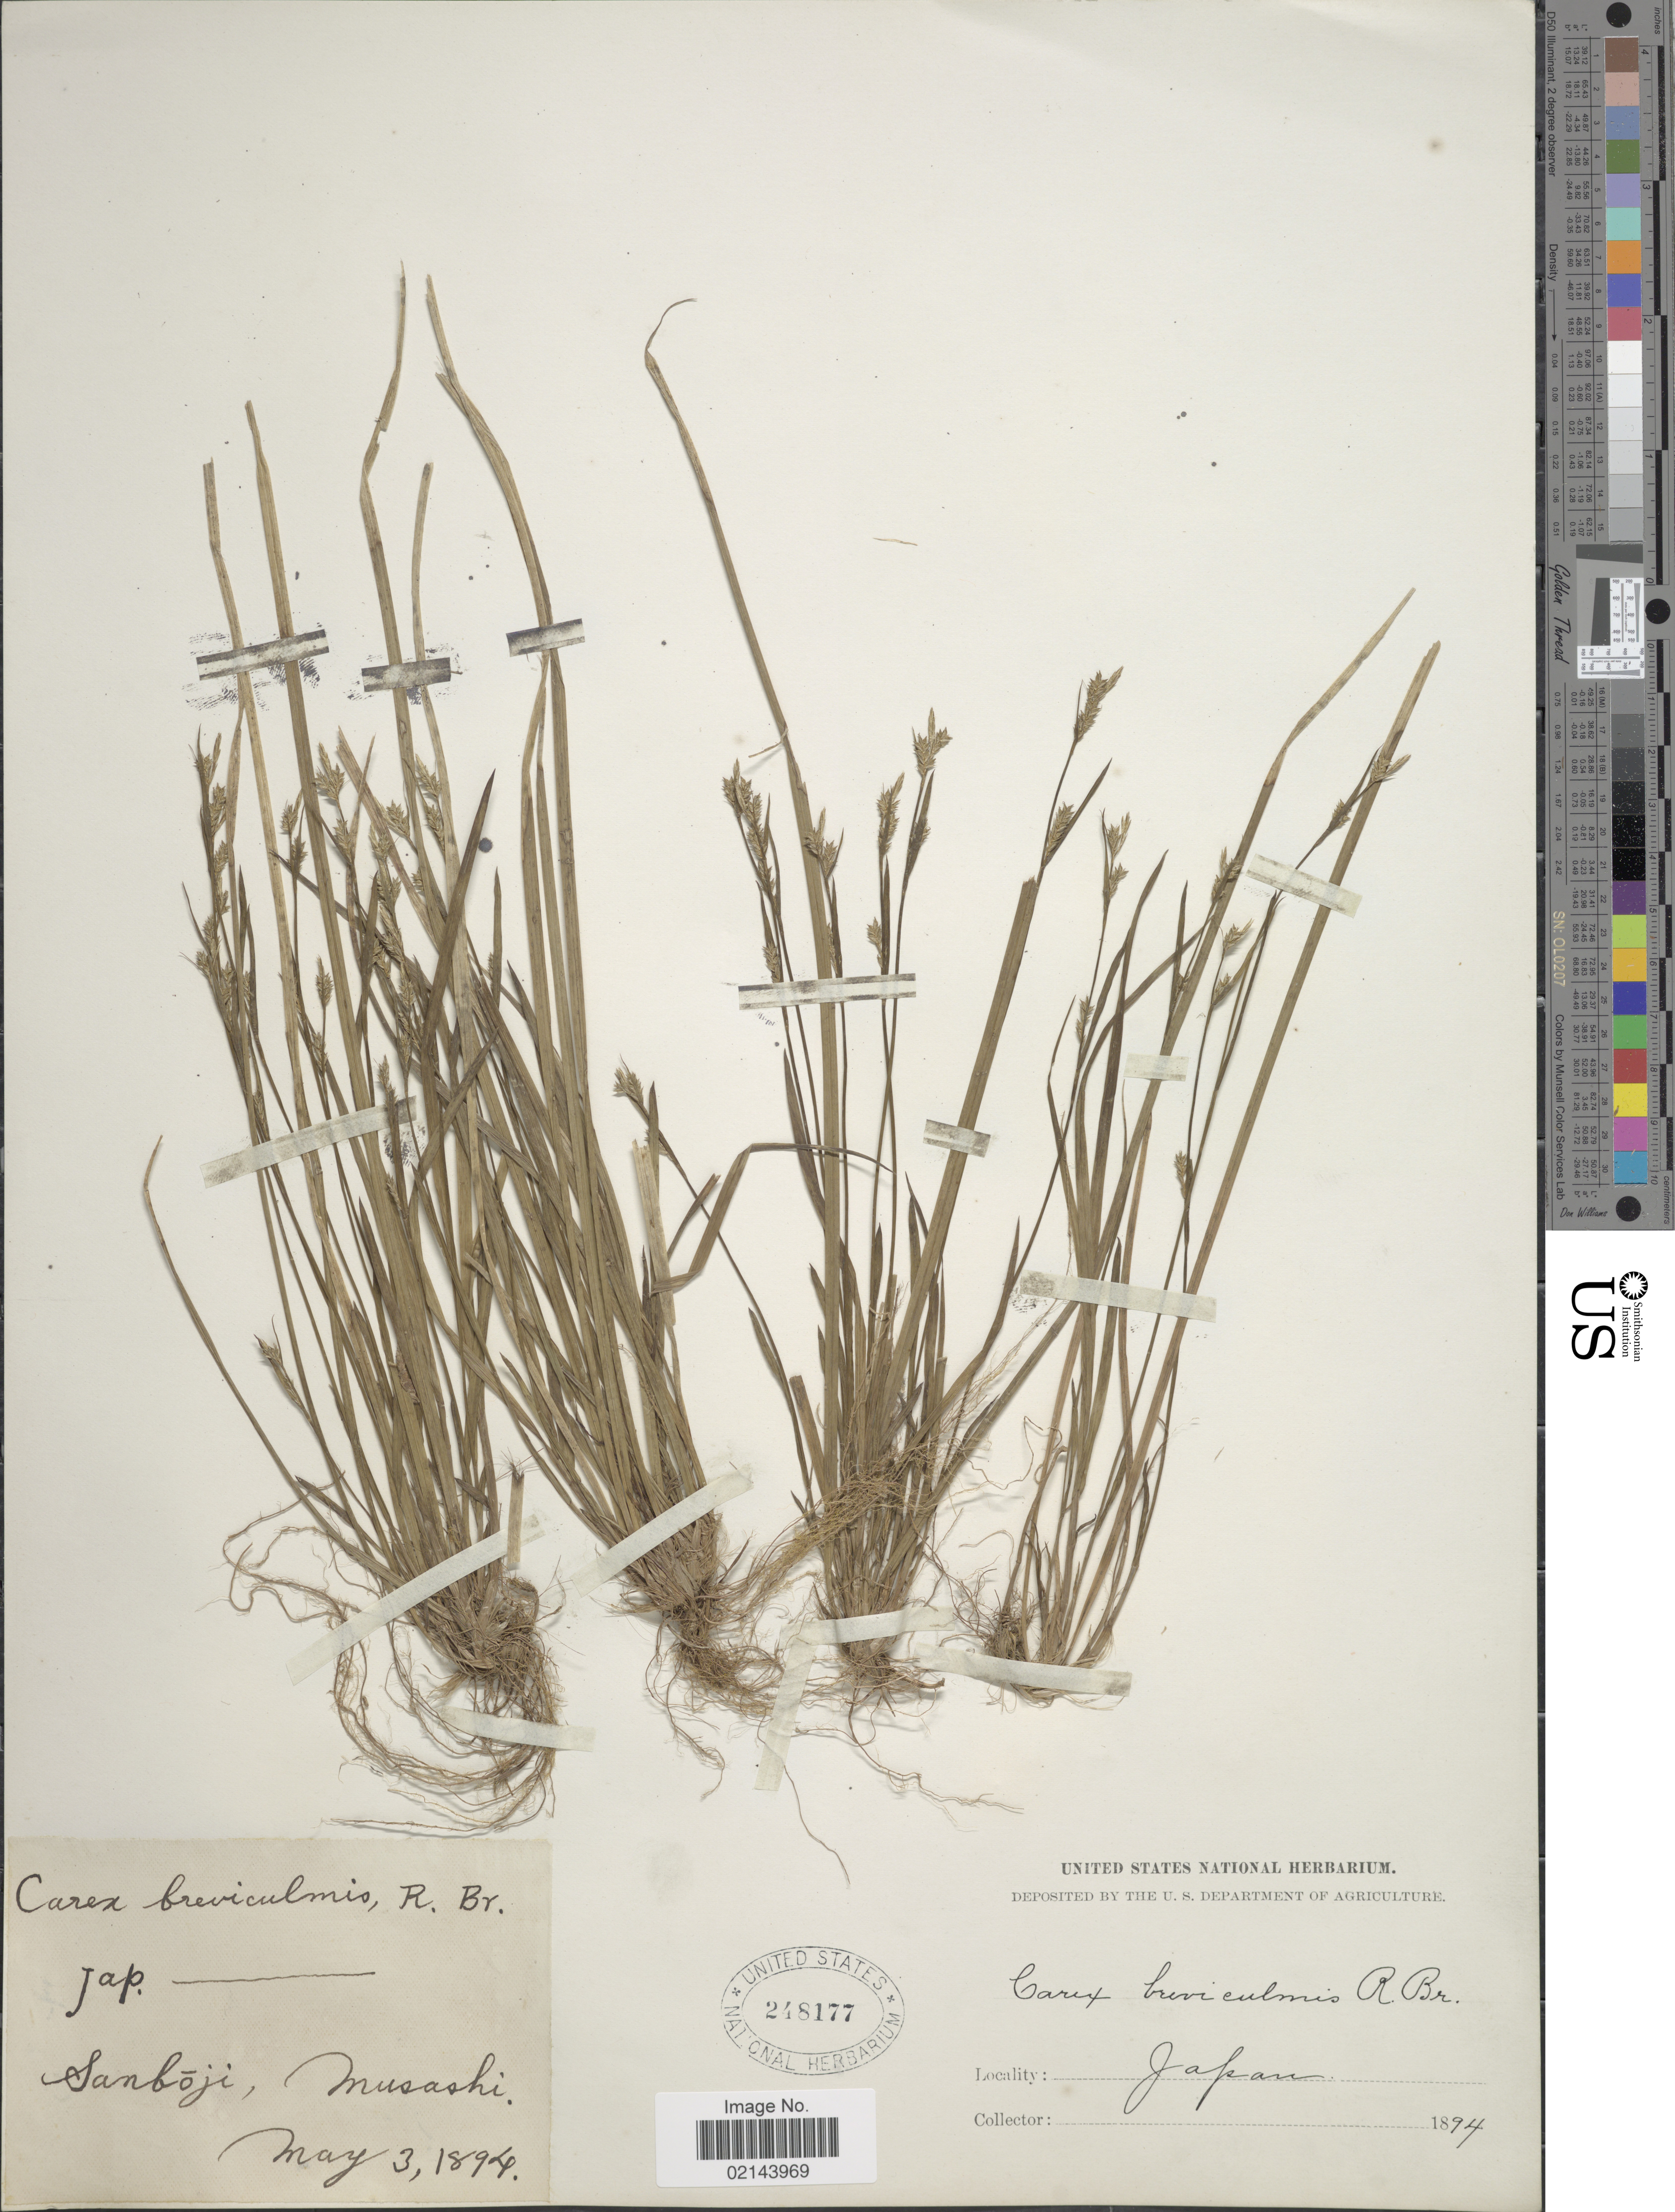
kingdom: Plantae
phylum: Tracheophyta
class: Liliopsida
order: Poales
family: Cyperaceae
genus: Carex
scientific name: Carex breviculmis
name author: R. Br.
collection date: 1894-05-03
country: Japan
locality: Sanboji, Musashi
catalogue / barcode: US 248177